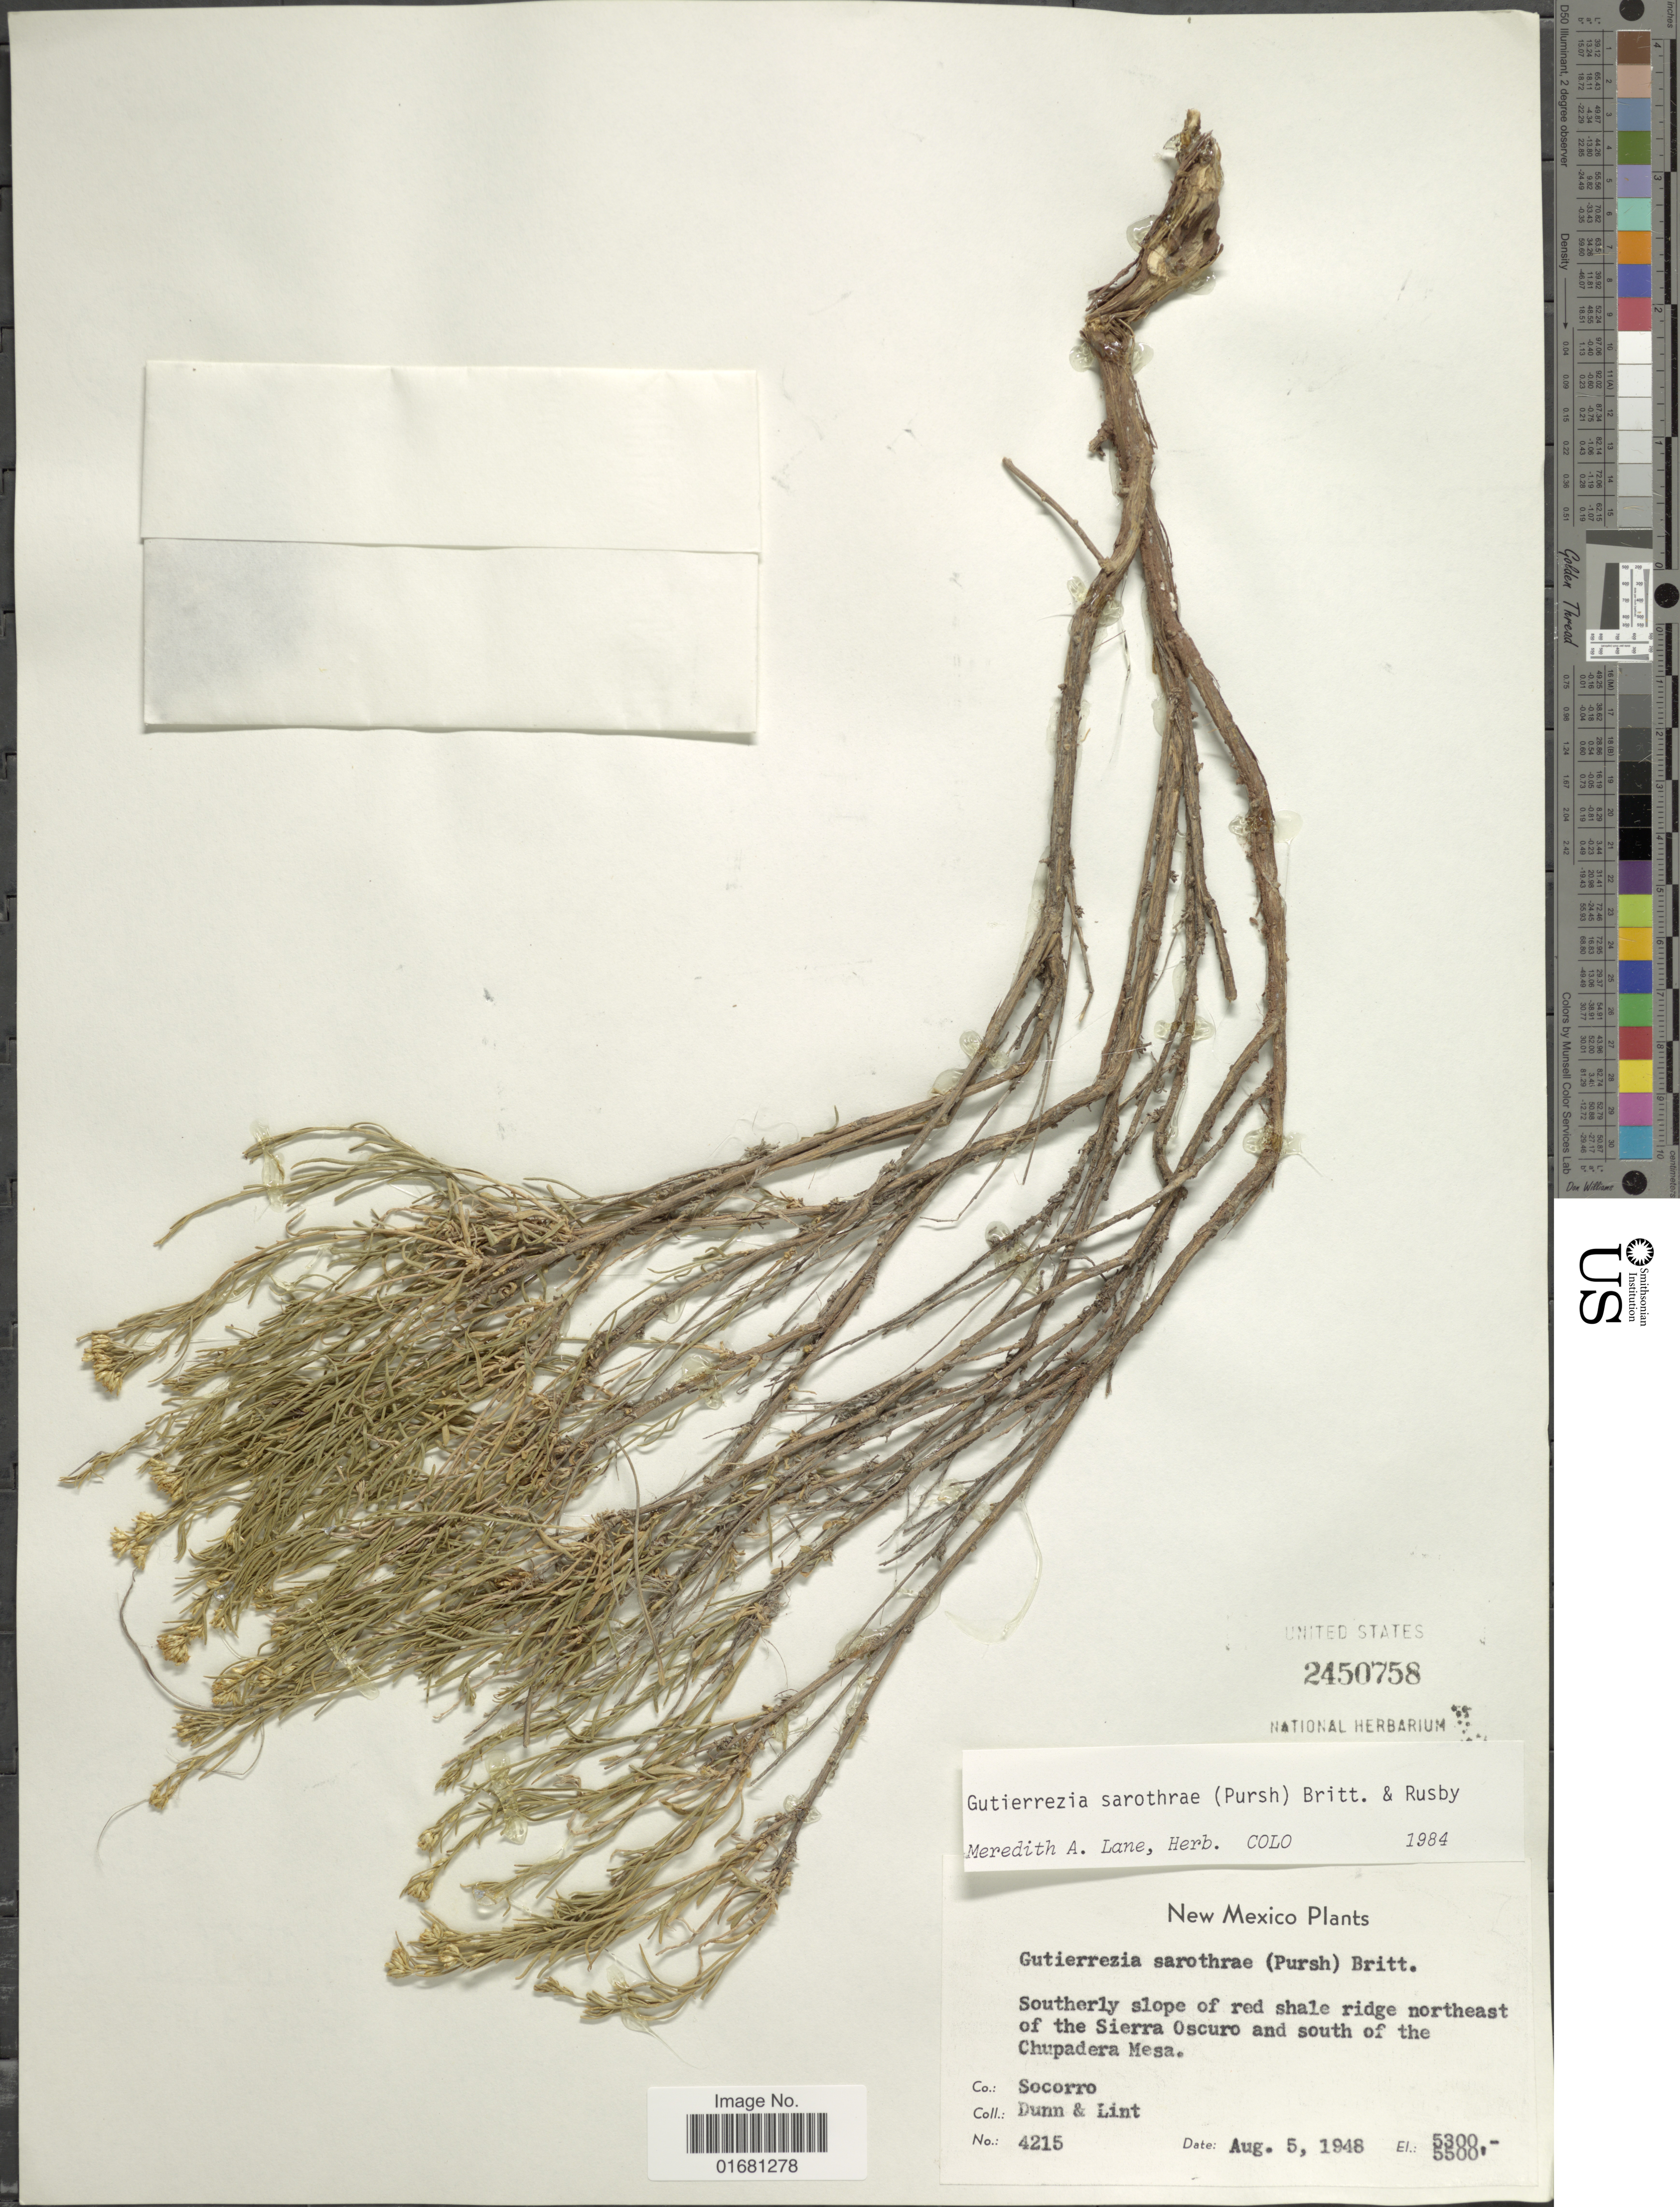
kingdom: Plantae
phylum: Tracheophyta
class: Magnoliopsida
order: Asterales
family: Asteraceae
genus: Gutierrezia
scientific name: Gutierrezia sarothrae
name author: (Pursh) Britton & Rusby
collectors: Dunn, -- & -. Lint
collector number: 4215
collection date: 1948-08-05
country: United States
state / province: New Mexico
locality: New Mexico. Southerly slope of red shale ridge northeast of the Sierra Oscuro and south of the Chupadera Mesa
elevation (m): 1615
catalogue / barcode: US 2450758